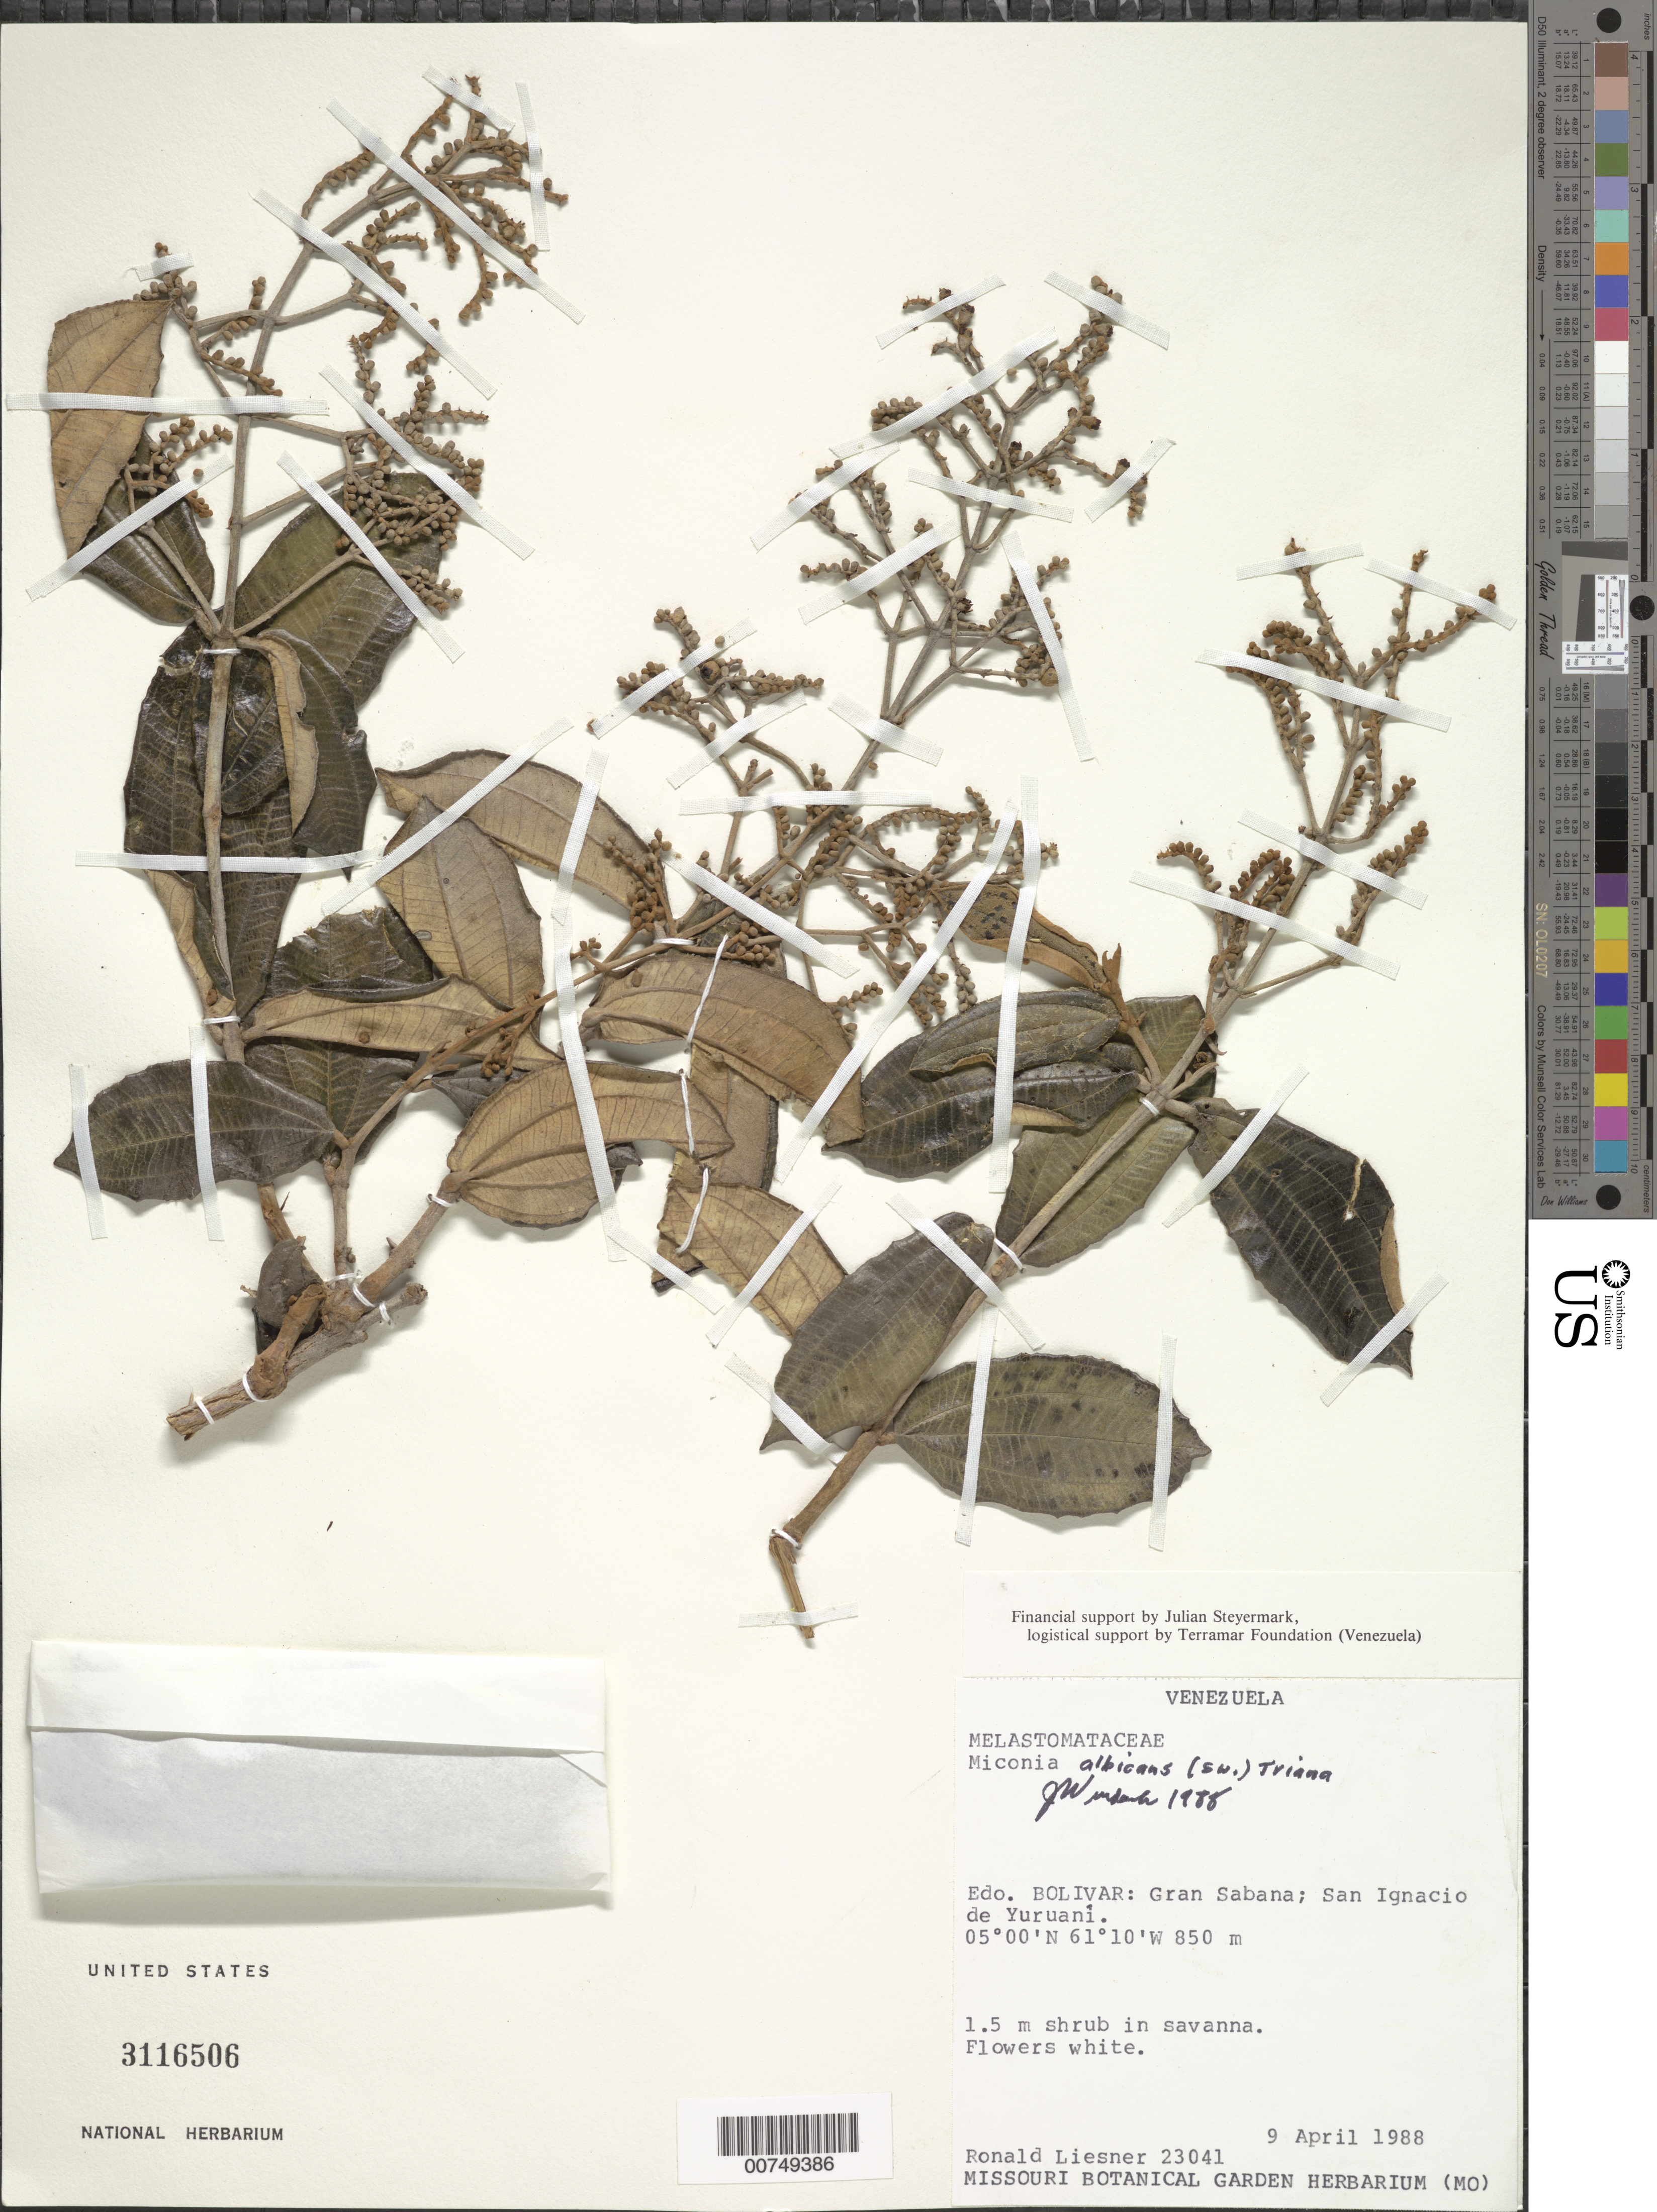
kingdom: Plantae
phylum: Tracheophyta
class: Magnoliopsida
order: Myrtales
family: Melastomataceae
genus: Miconia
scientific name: Miconia albicans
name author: (Sw.) Triana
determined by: Wurdack, John J., (US), US (UNITED STATES)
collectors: R. L. Liesner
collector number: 23041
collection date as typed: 9-Apr-88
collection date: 1988-04-09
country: Venezuela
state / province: Bolívar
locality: Gran Sabana, San Ignacio de Yuruani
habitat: Savanna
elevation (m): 850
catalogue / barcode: US 3116506